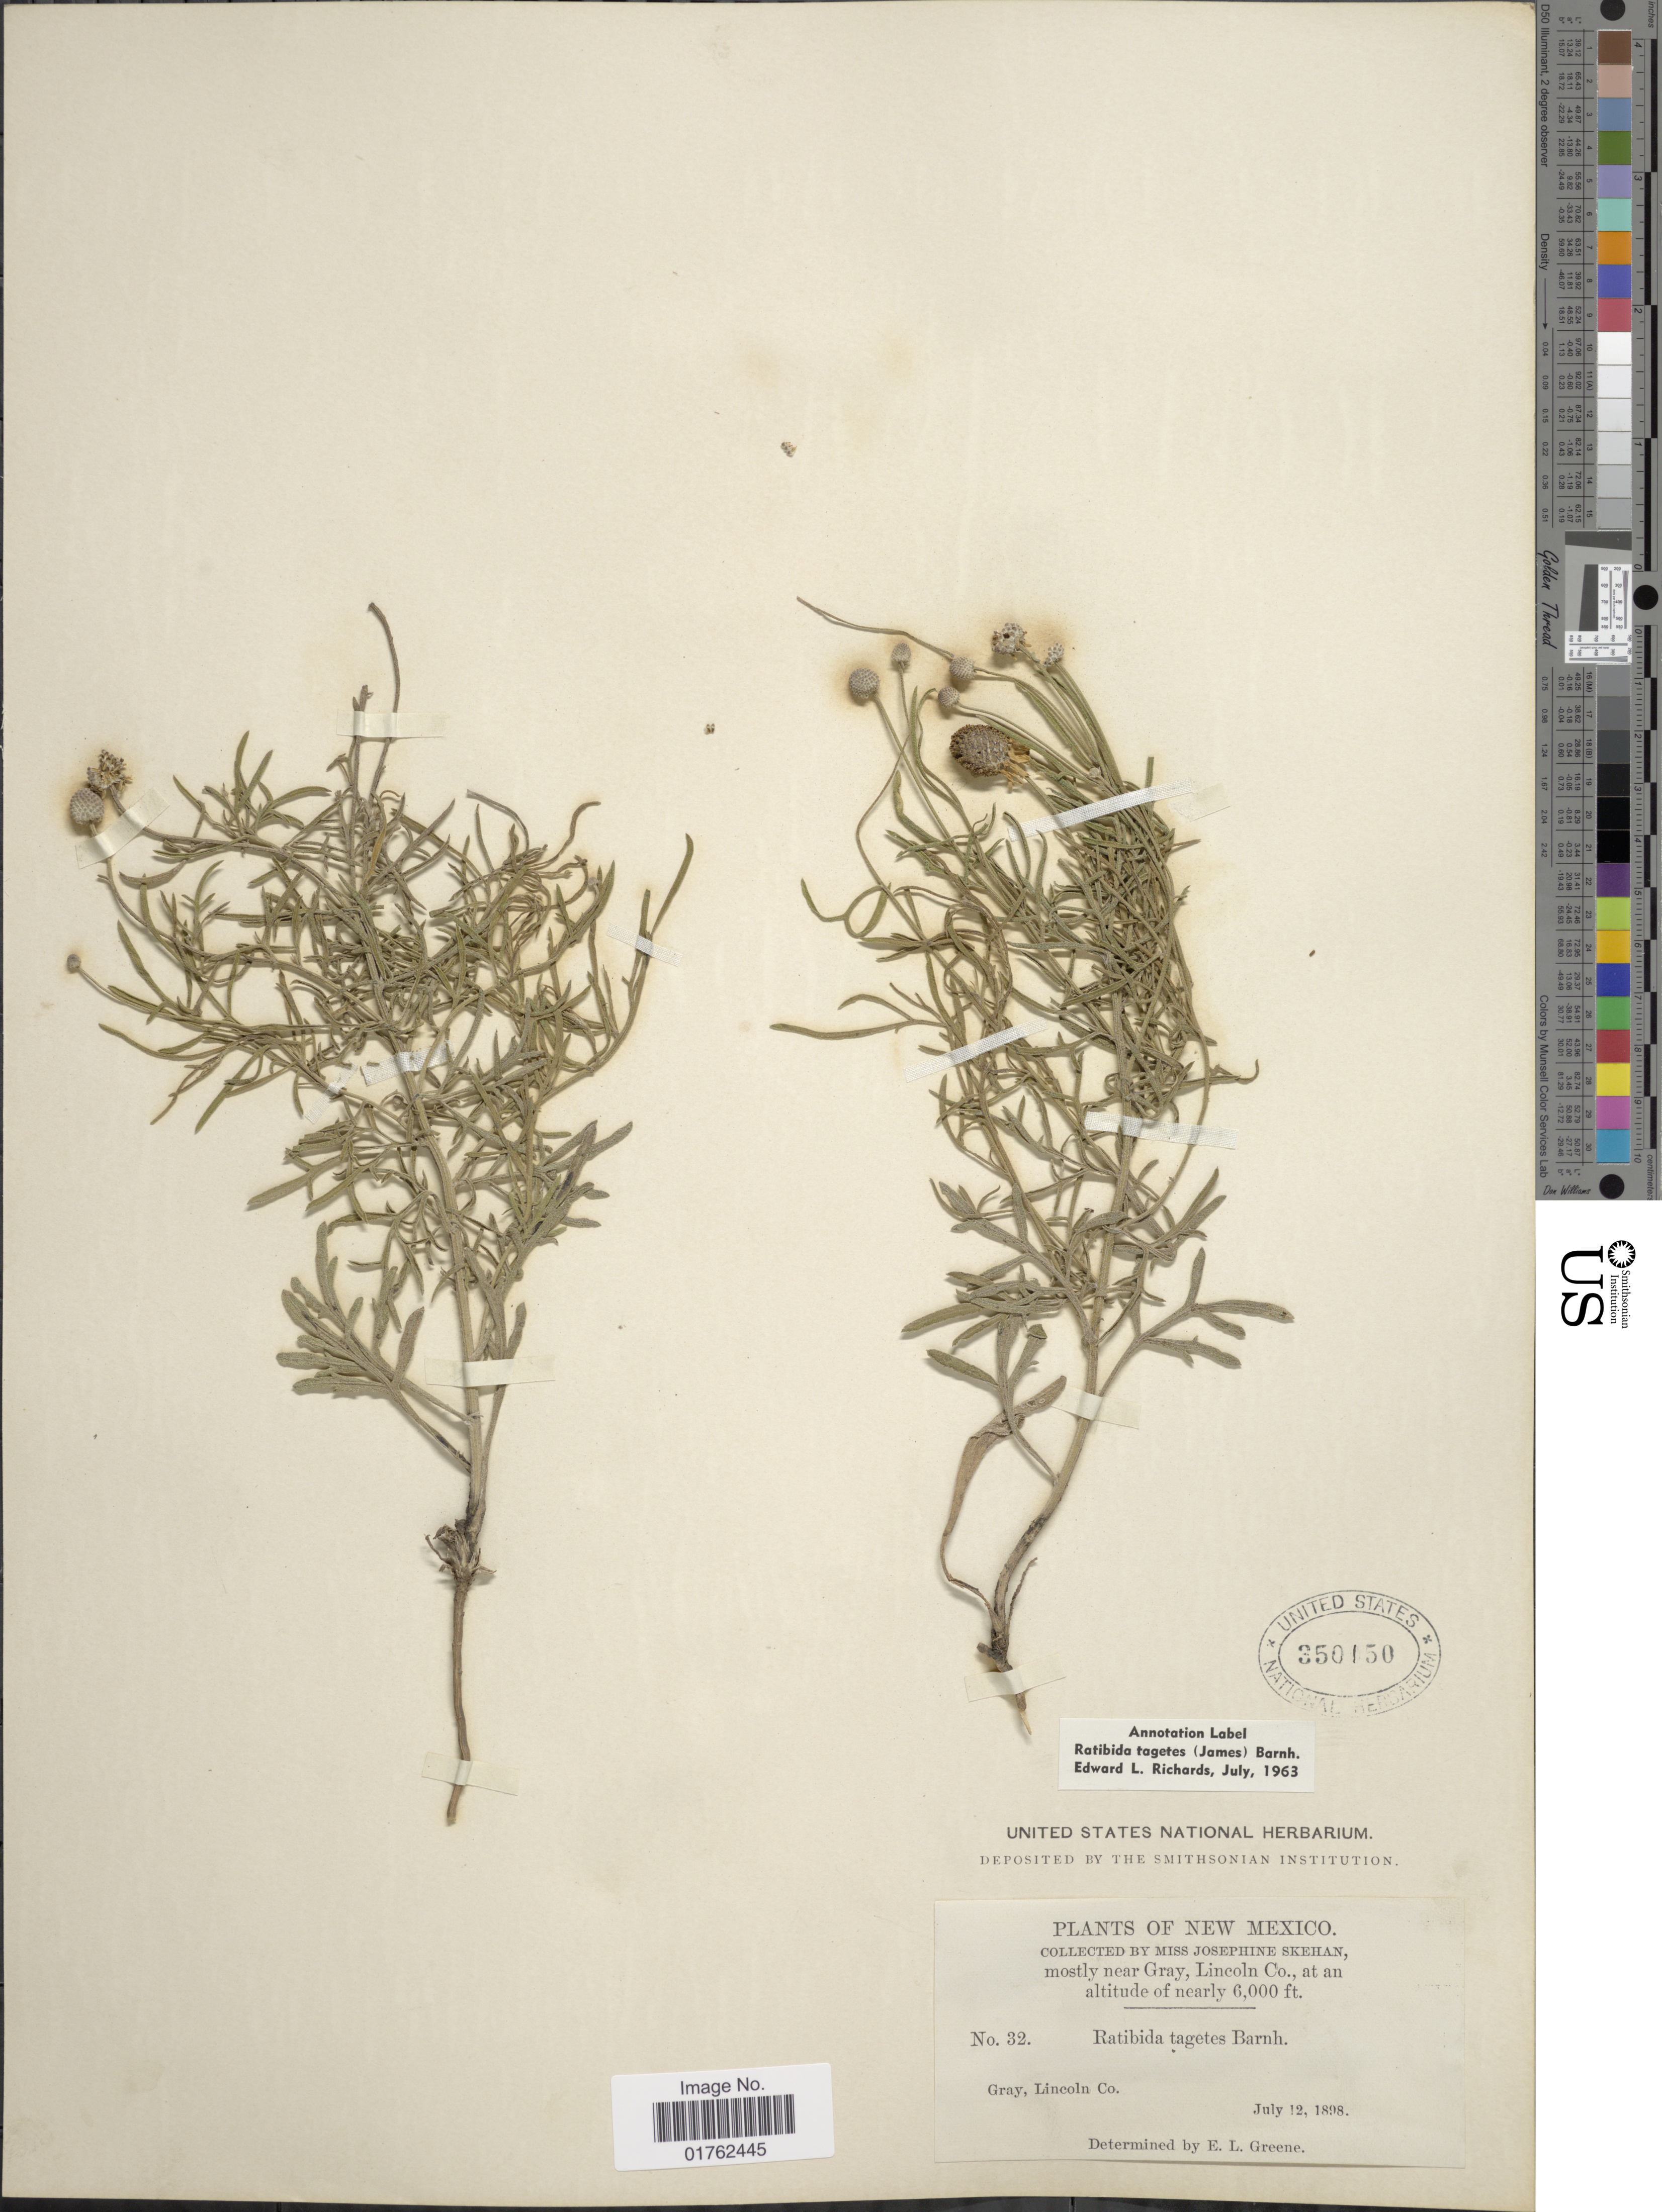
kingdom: Plantae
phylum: Tracheophyta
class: Magnoliopsida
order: Asterales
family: Asteraceae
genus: Ratibida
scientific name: Ratibida tagetes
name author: (James) Barnhart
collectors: J. Skehan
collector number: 32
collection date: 1898-07-12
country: United States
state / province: New Mexico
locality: Ray, Lincoln Co.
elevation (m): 1829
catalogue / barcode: US 350150